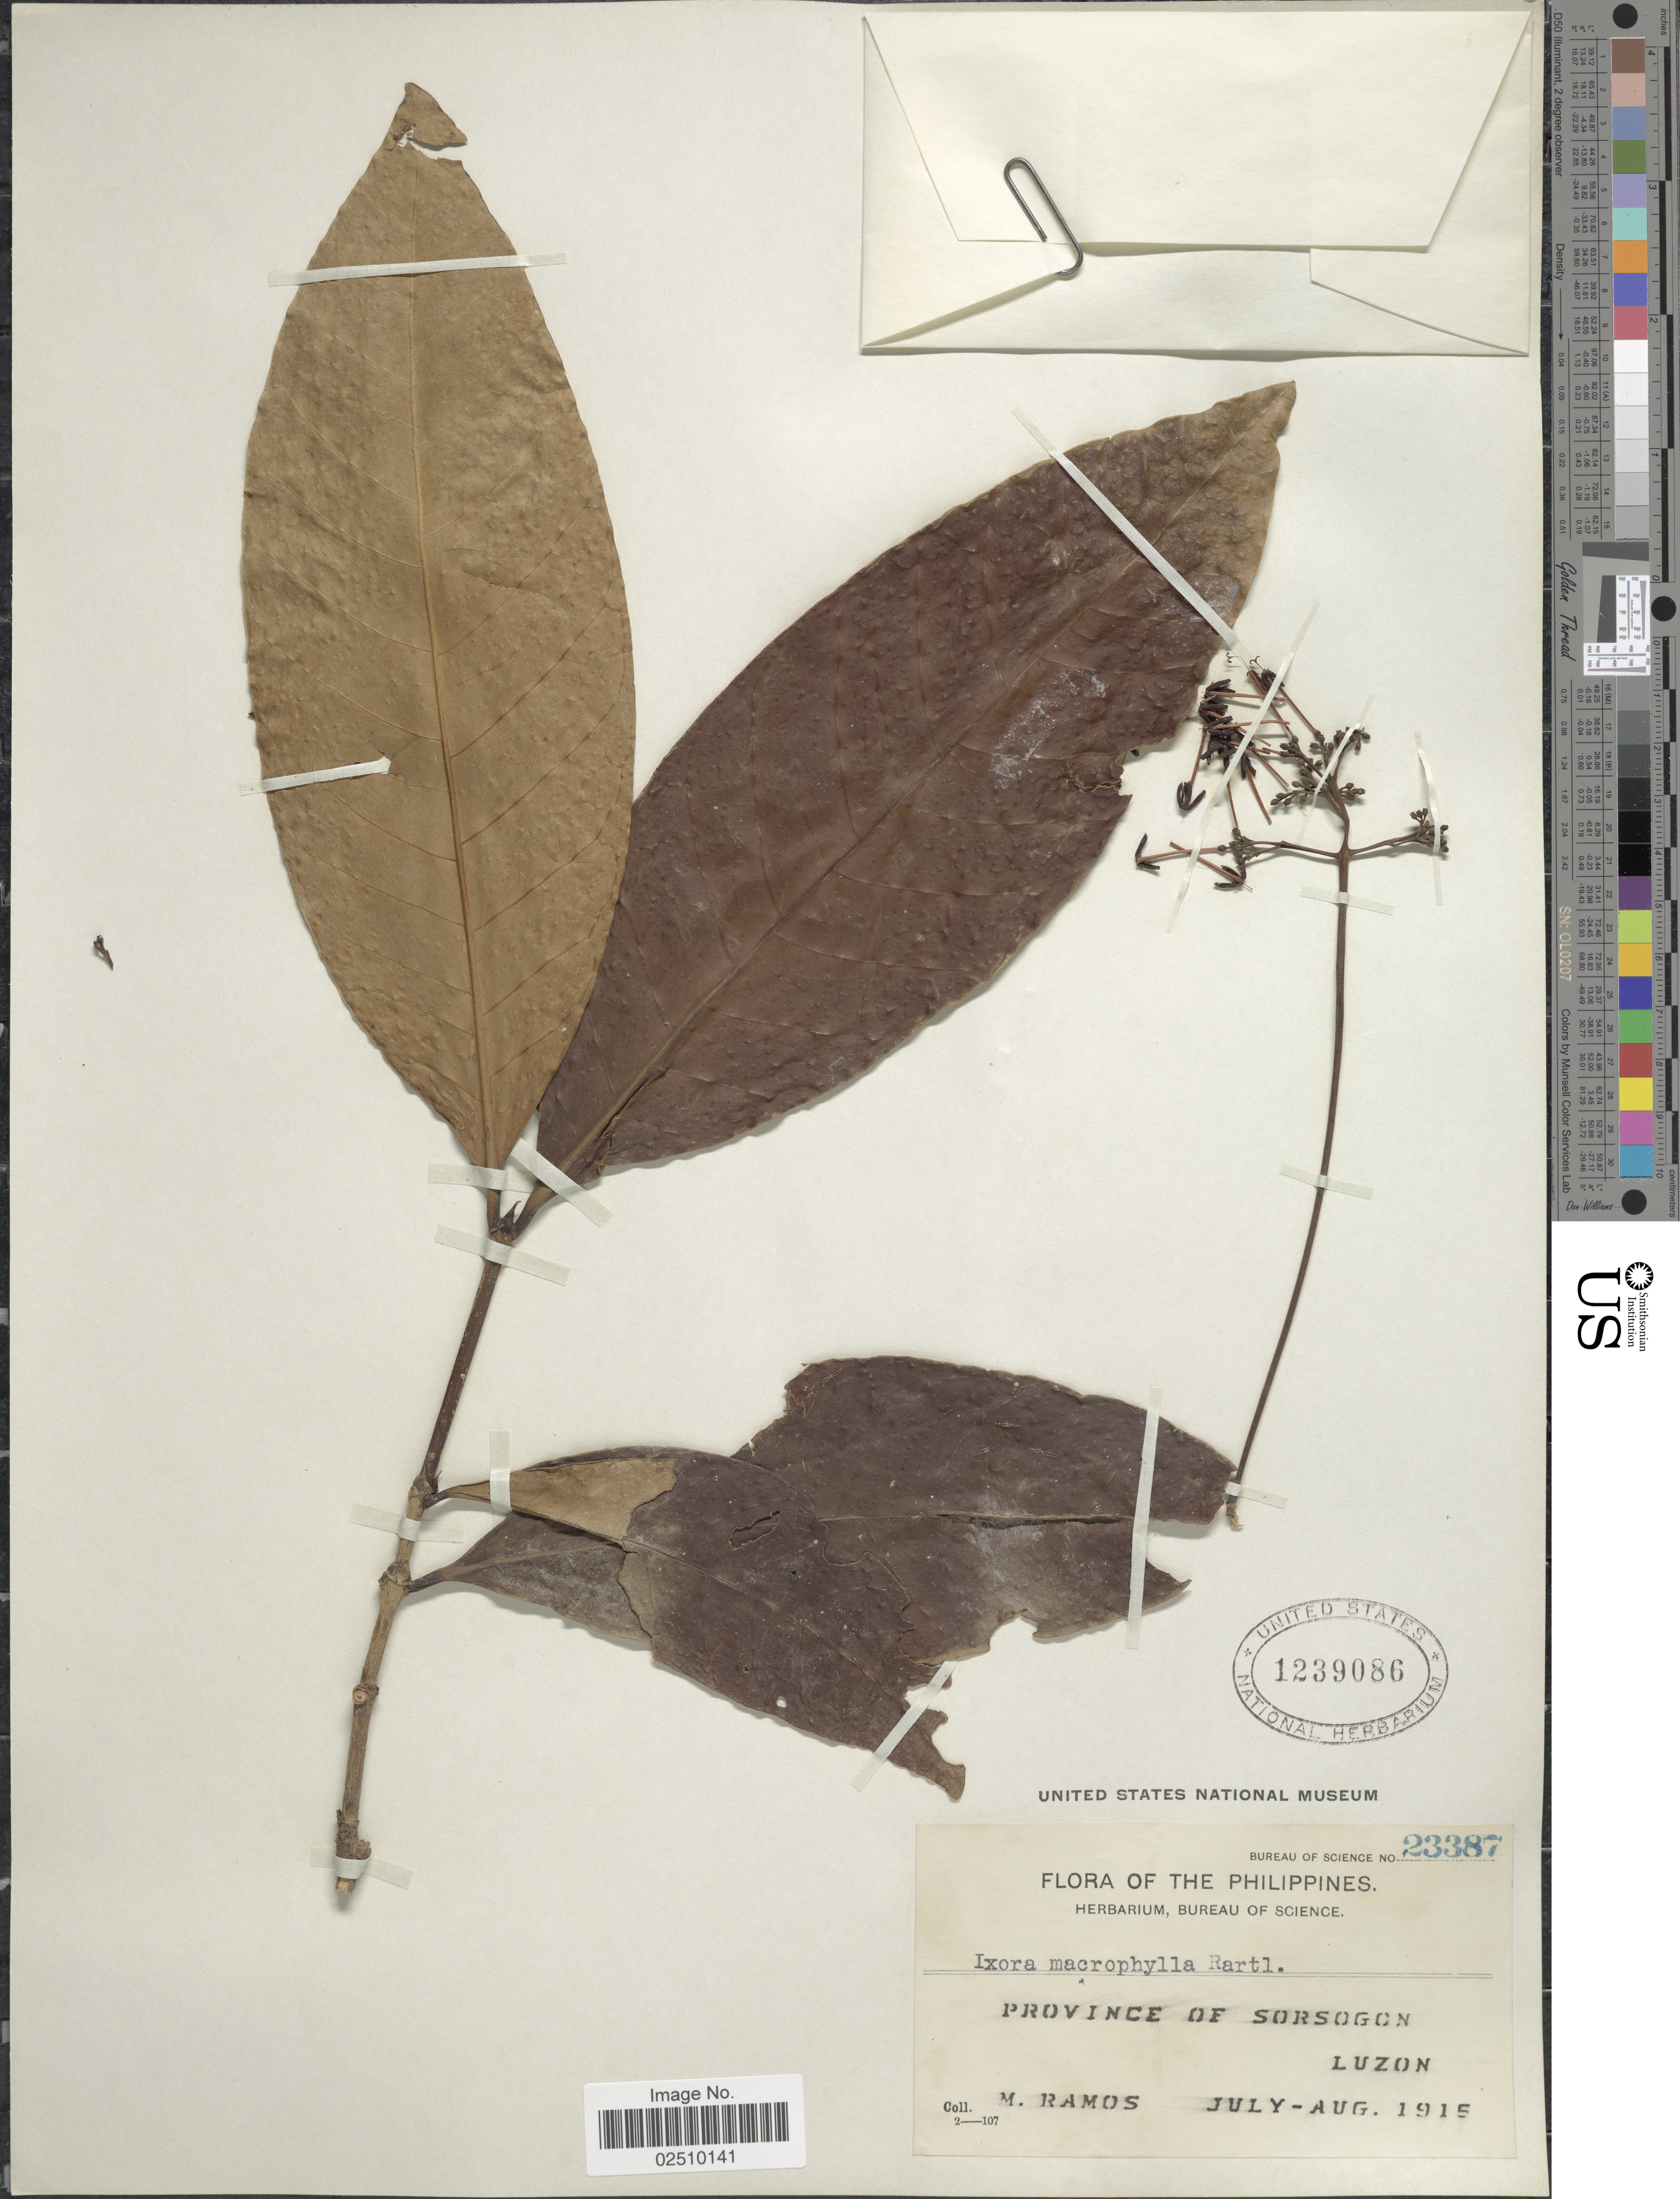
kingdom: Plantae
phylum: Tracheophyta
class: Magnoliopsida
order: Gentianales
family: Rubiaceae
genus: Ixora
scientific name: Ixora macrophylla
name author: Bartl. ex DC.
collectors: M. Ramos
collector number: Bureau of Science 23387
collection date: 1915-07/1915-08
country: Philippines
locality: Province of Sorsogon. Luzon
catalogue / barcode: US 1239086